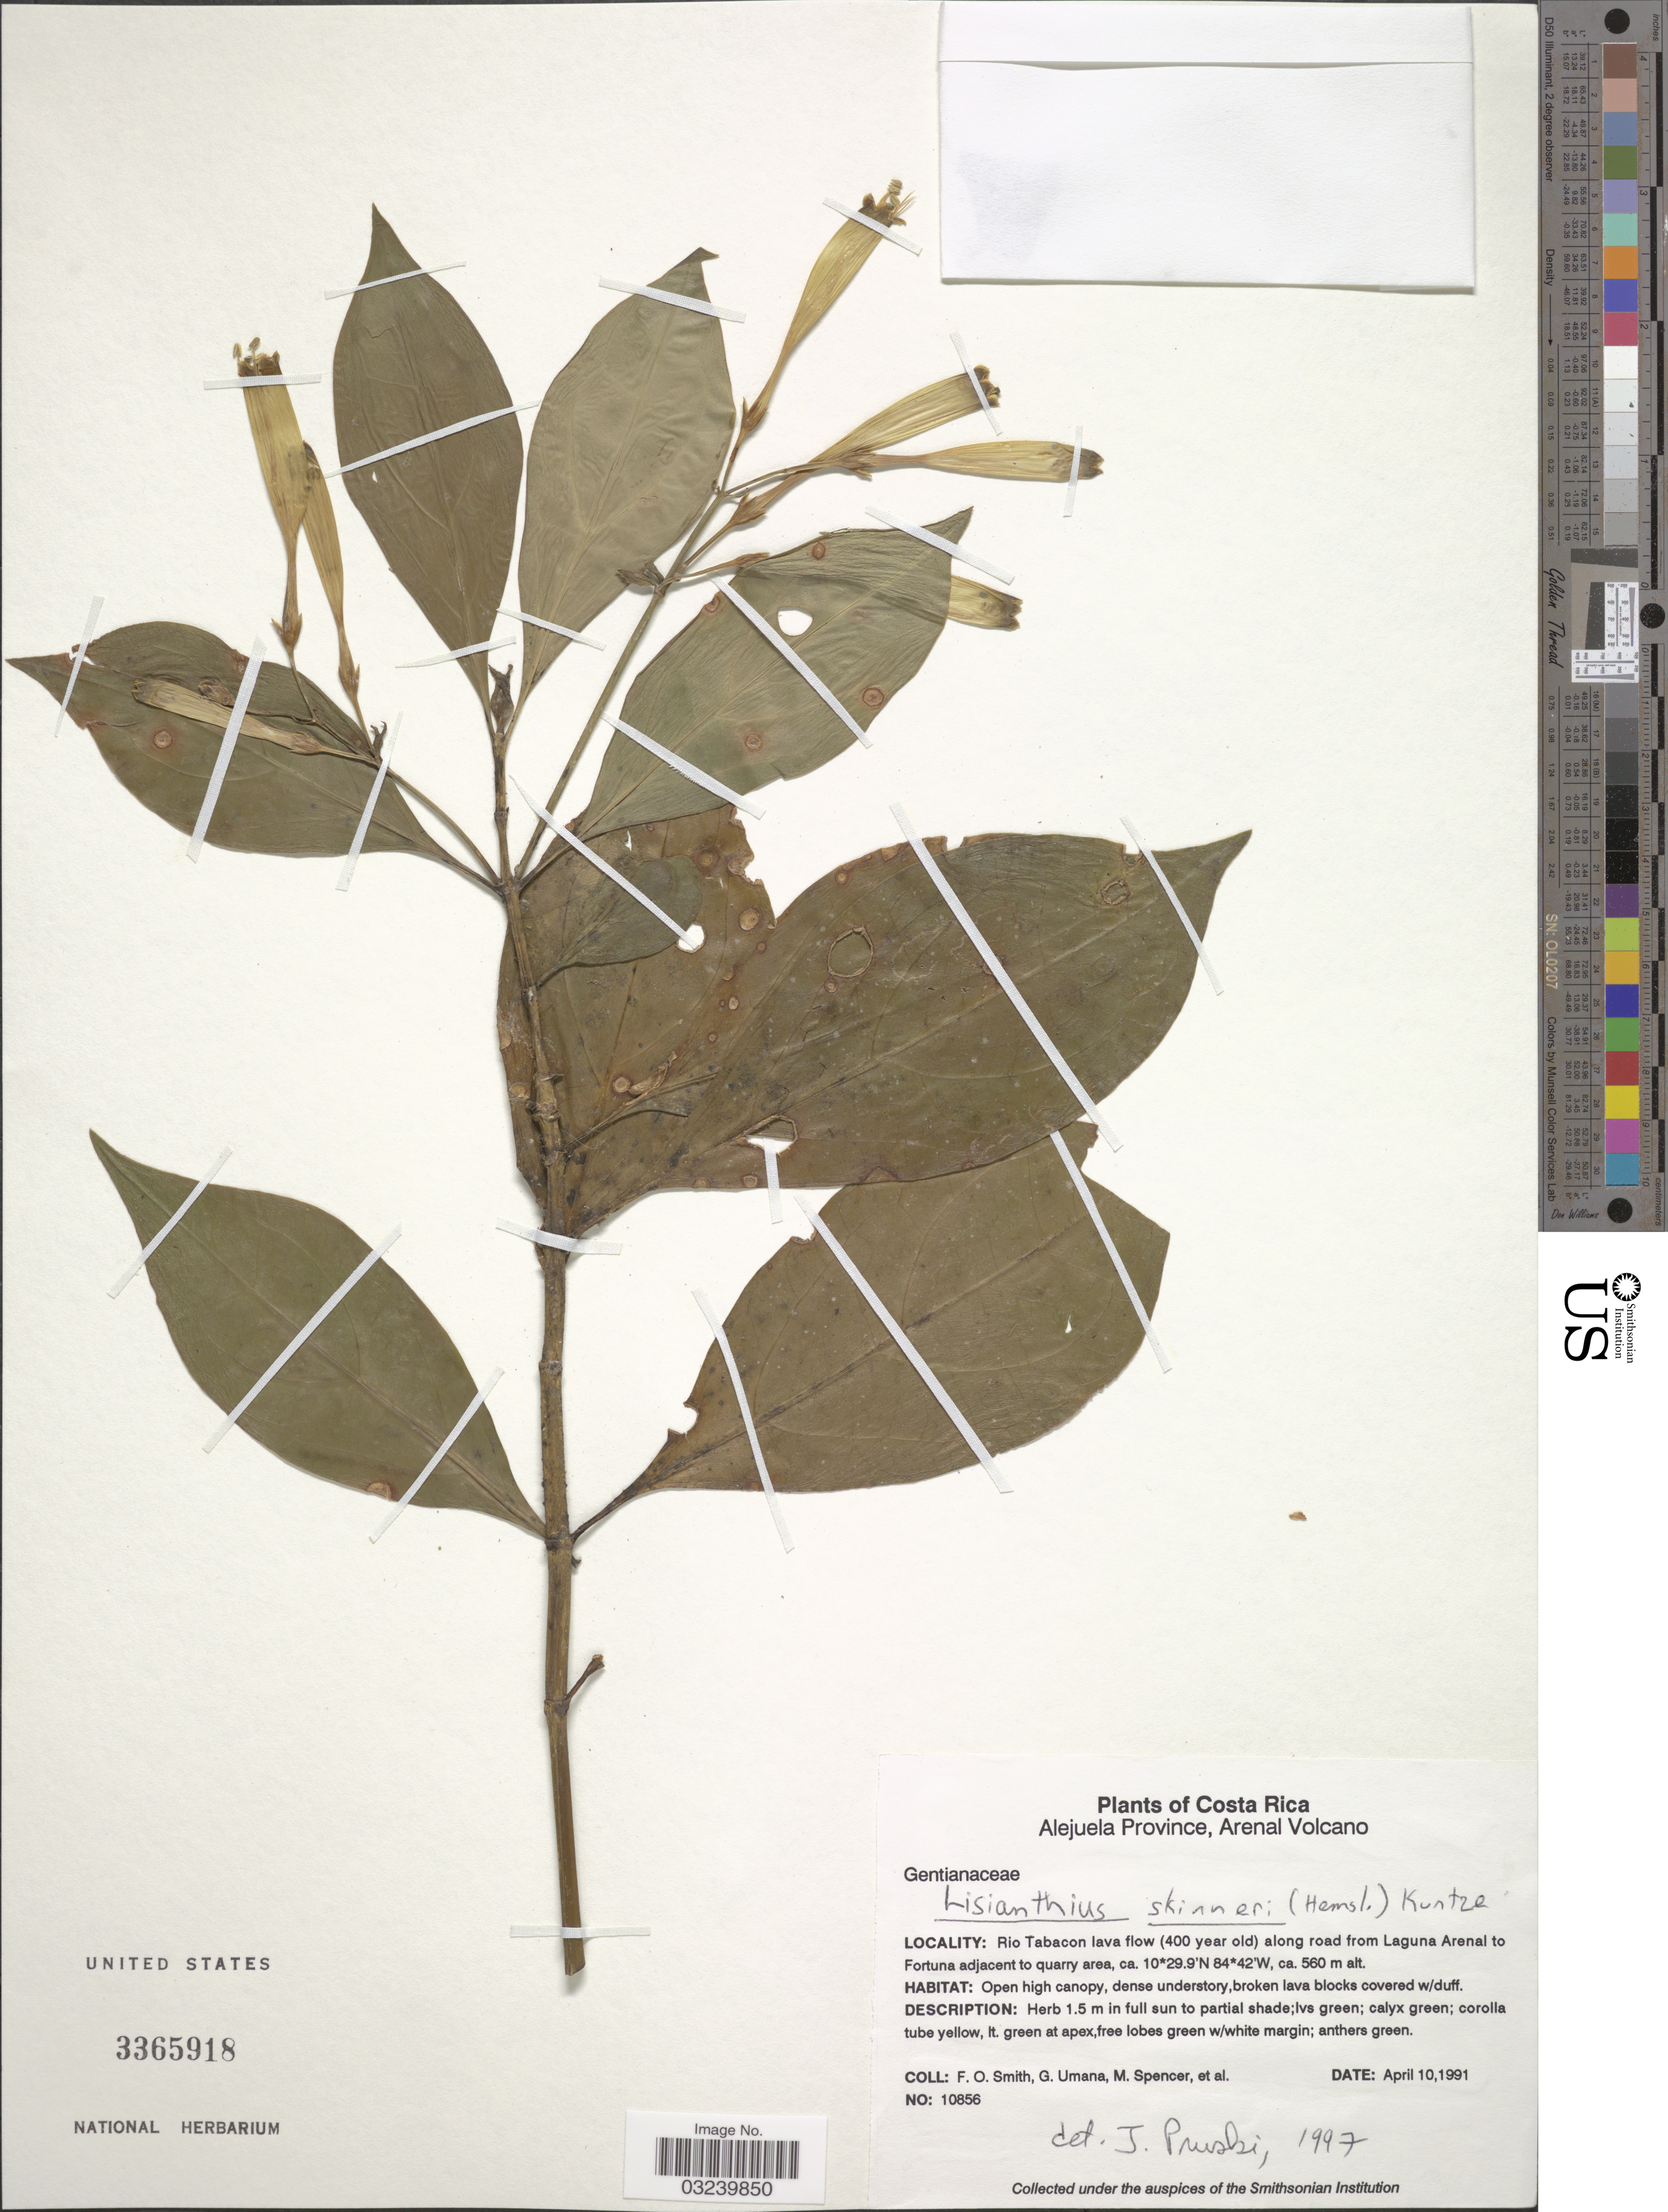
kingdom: Plantae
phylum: Tracheophyta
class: Magnoliopsida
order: Gentianales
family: Gentianaceae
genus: Lisianthius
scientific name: Lisianthius skinneri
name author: (Hemsl.) Kuntze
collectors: F. Smith, G. Umana, M. Spencer & et al.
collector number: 10856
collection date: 1991-04-10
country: Costa Rica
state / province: Alajuela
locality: Arenal Volcano, Rio Tabacon lava flow (400 year old) along road from Laguna Arenal to Fortuna adjacent to quarry area.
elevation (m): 560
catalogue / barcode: US 3365918